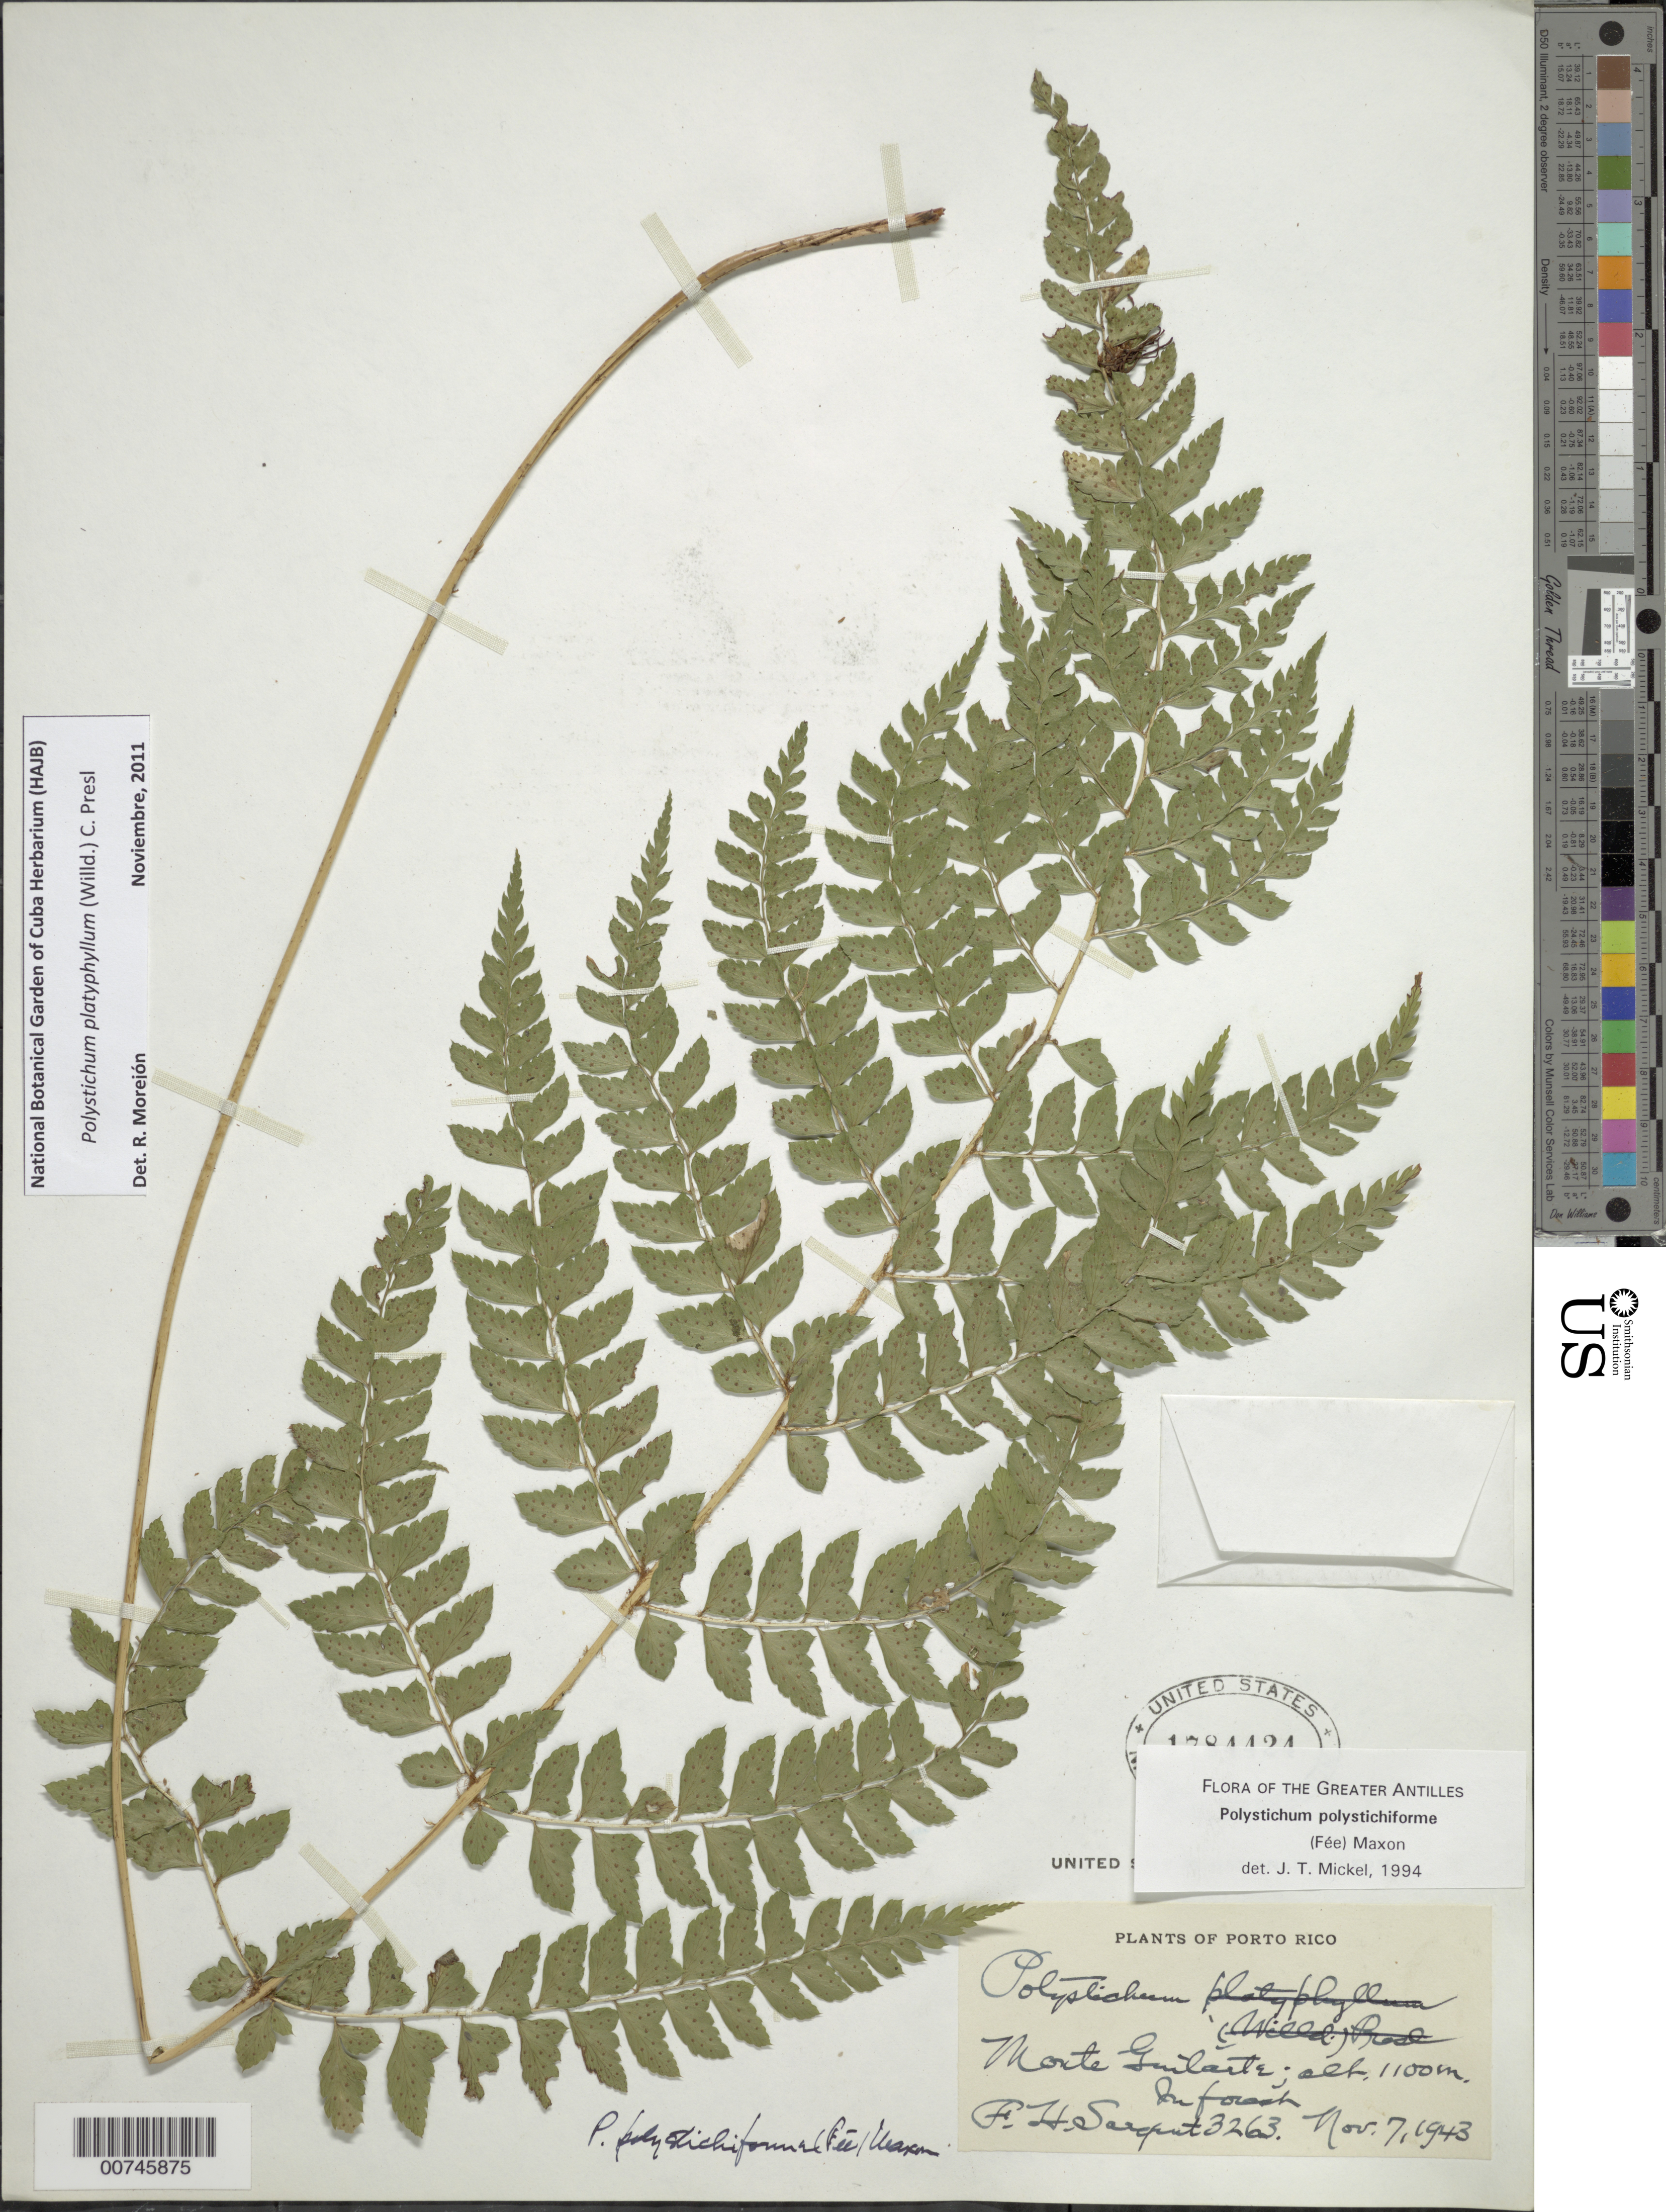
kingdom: Plantae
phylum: Tracheophyta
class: Polypodiopsida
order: Polypodiales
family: Dryopteridaceae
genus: Polystichum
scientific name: Polystichum platyphyllum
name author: (Willd.) C. Presl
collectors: F. H. Sargent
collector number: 3263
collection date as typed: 07 Nov 1943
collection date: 1943-11-07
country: Puerto Rico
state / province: Adjuntas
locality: Monte Guilarte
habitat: In forest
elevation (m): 1100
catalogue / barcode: US 1784424